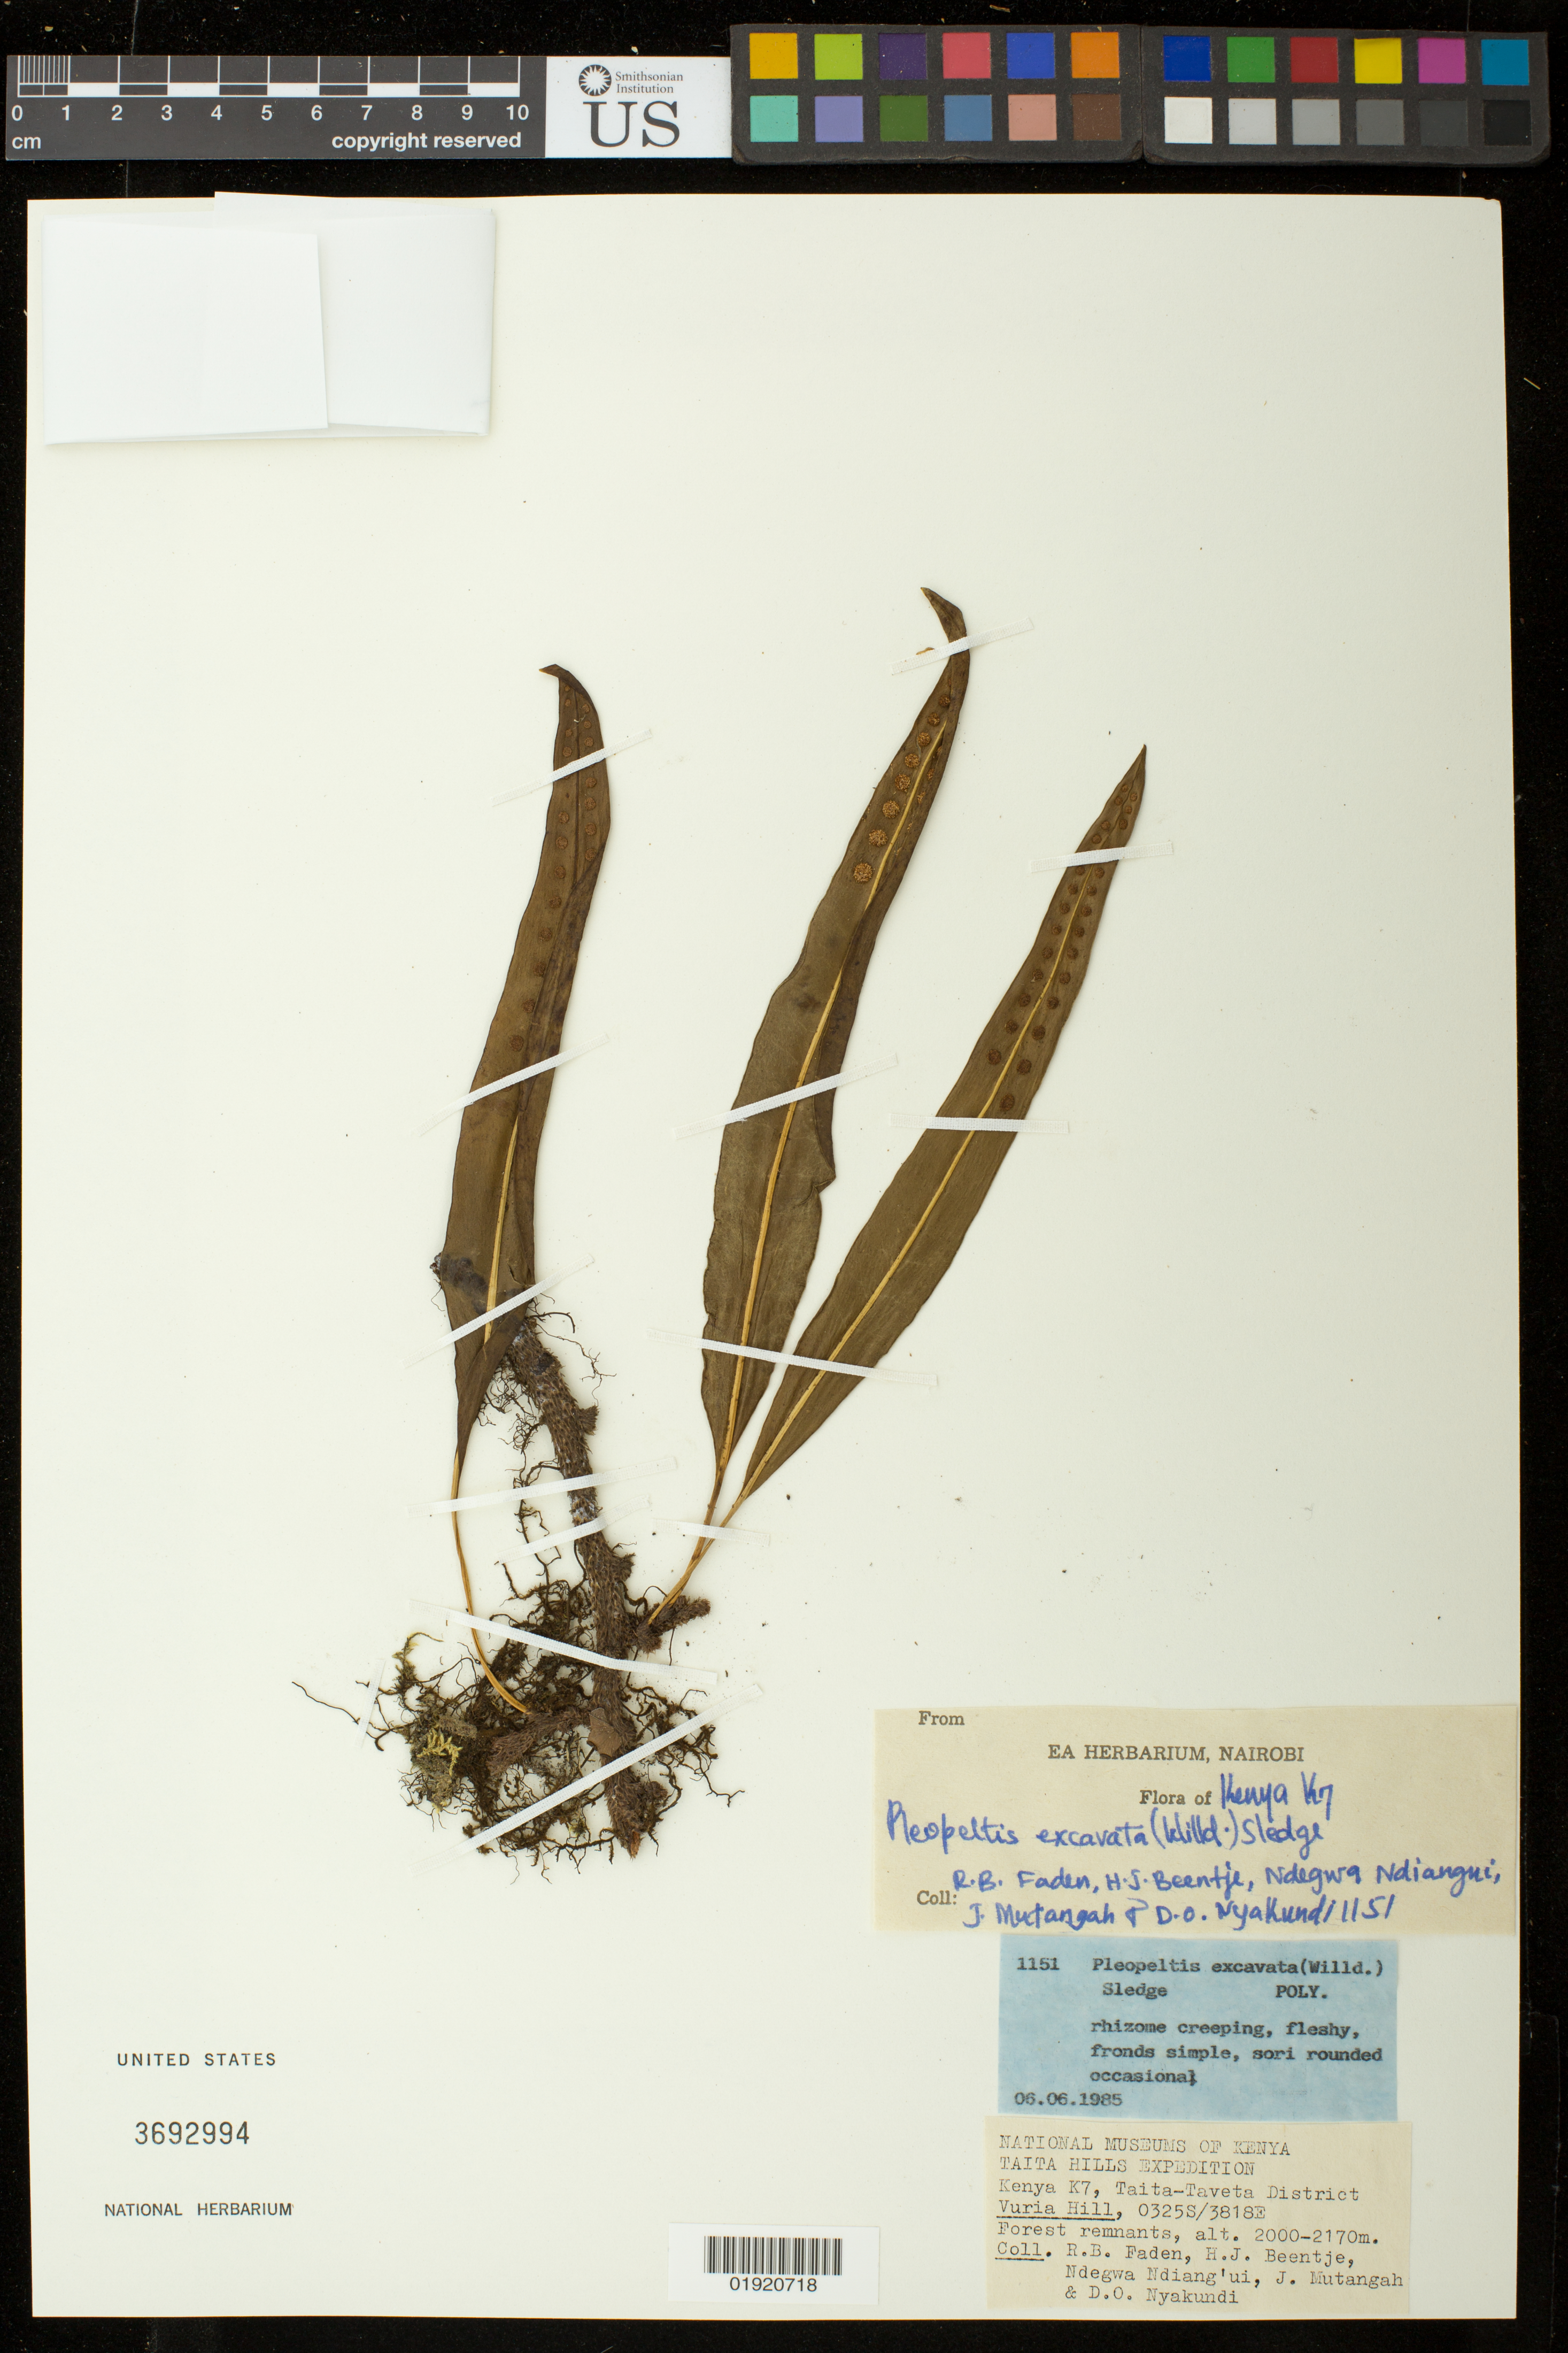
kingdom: Plantae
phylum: Tracheophyta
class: Polypodiopsida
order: Polypodiales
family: Polypodiaceae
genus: Lepisorus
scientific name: Lepisorus excavatus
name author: (Bory ex Willd.) Ching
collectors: R. B. Faden, H. J. Beentje, Ndegwa Ndiang'ui, J. Mutangah & D. Nyakundi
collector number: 1151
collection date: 1985-06-06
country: Kenya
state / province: Taita Taveta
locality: Kenya K7, Taita-Taveta District. Taita Hills. Vuria Hill.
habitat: Forest remnants.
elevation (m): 2000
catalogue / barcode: US 3692994